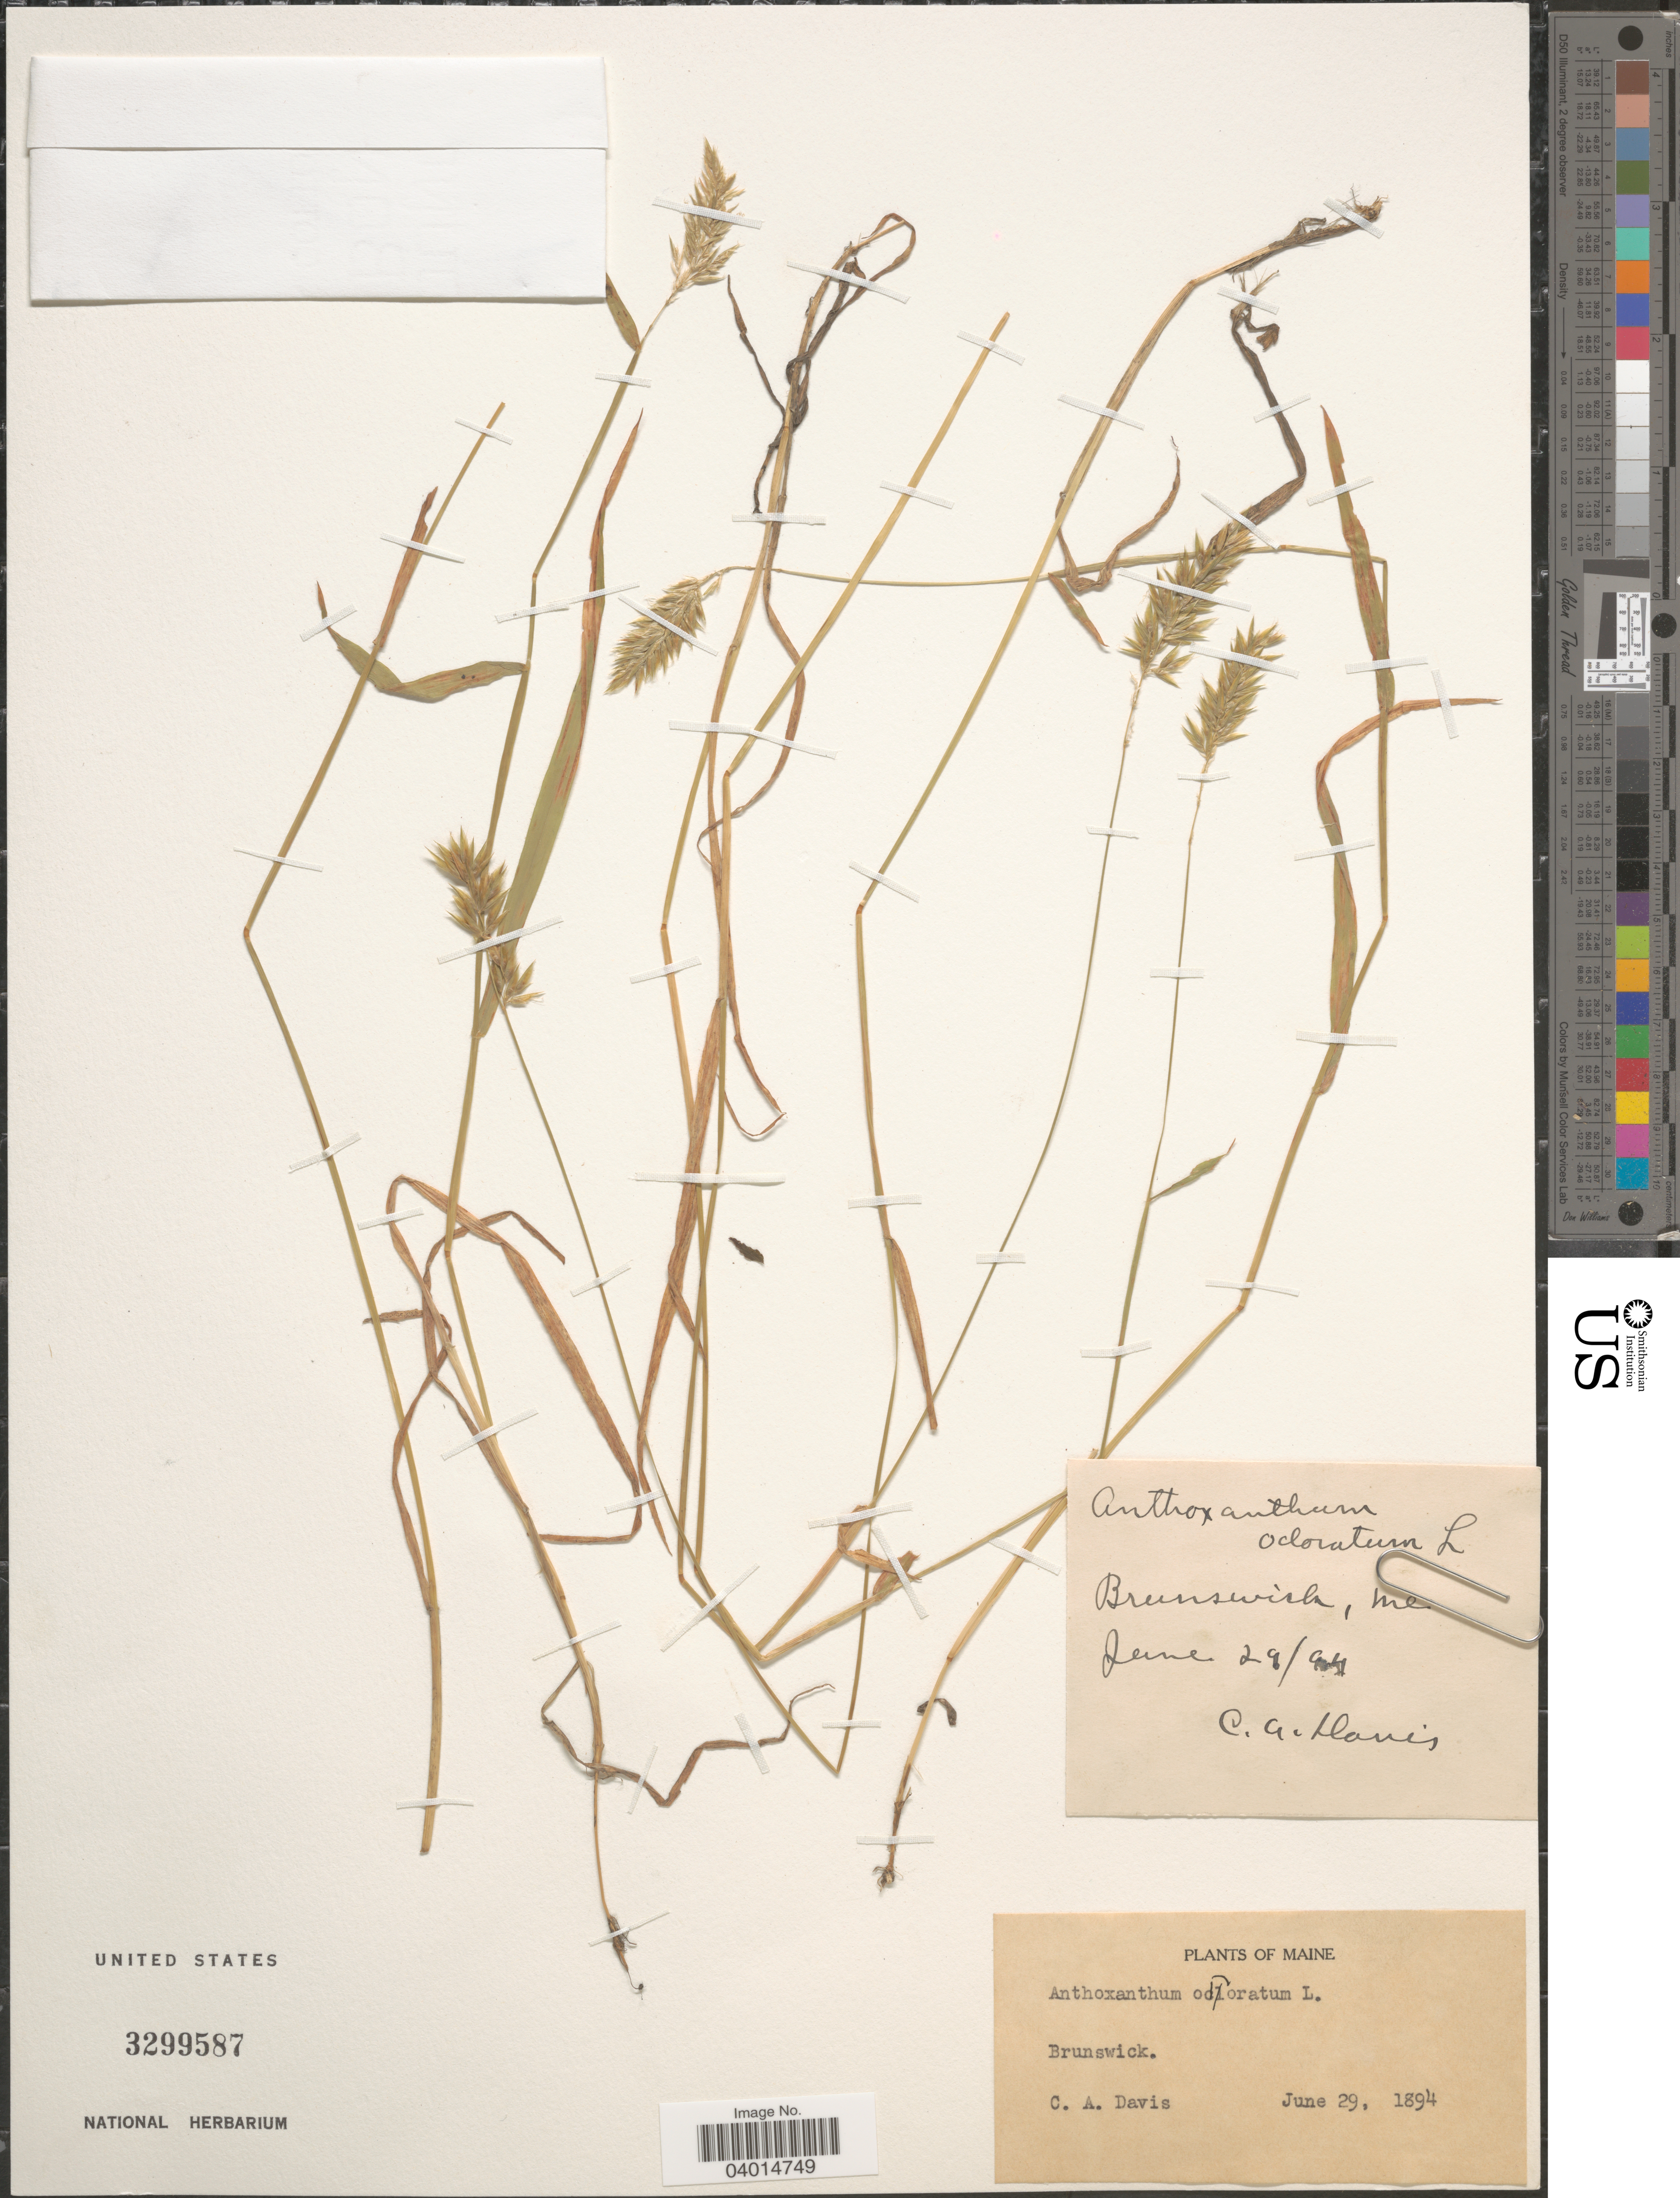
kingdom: Plantae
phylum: Tracheophyta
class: Liliopsida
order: Poales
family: Poaceae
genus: Anthoxanthum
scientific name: Anthoxanthum odoratum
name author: L.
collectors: C. Davis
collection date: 1894-06-29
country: United States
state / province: Maine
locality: Brunswick.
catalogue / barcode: US 3299587